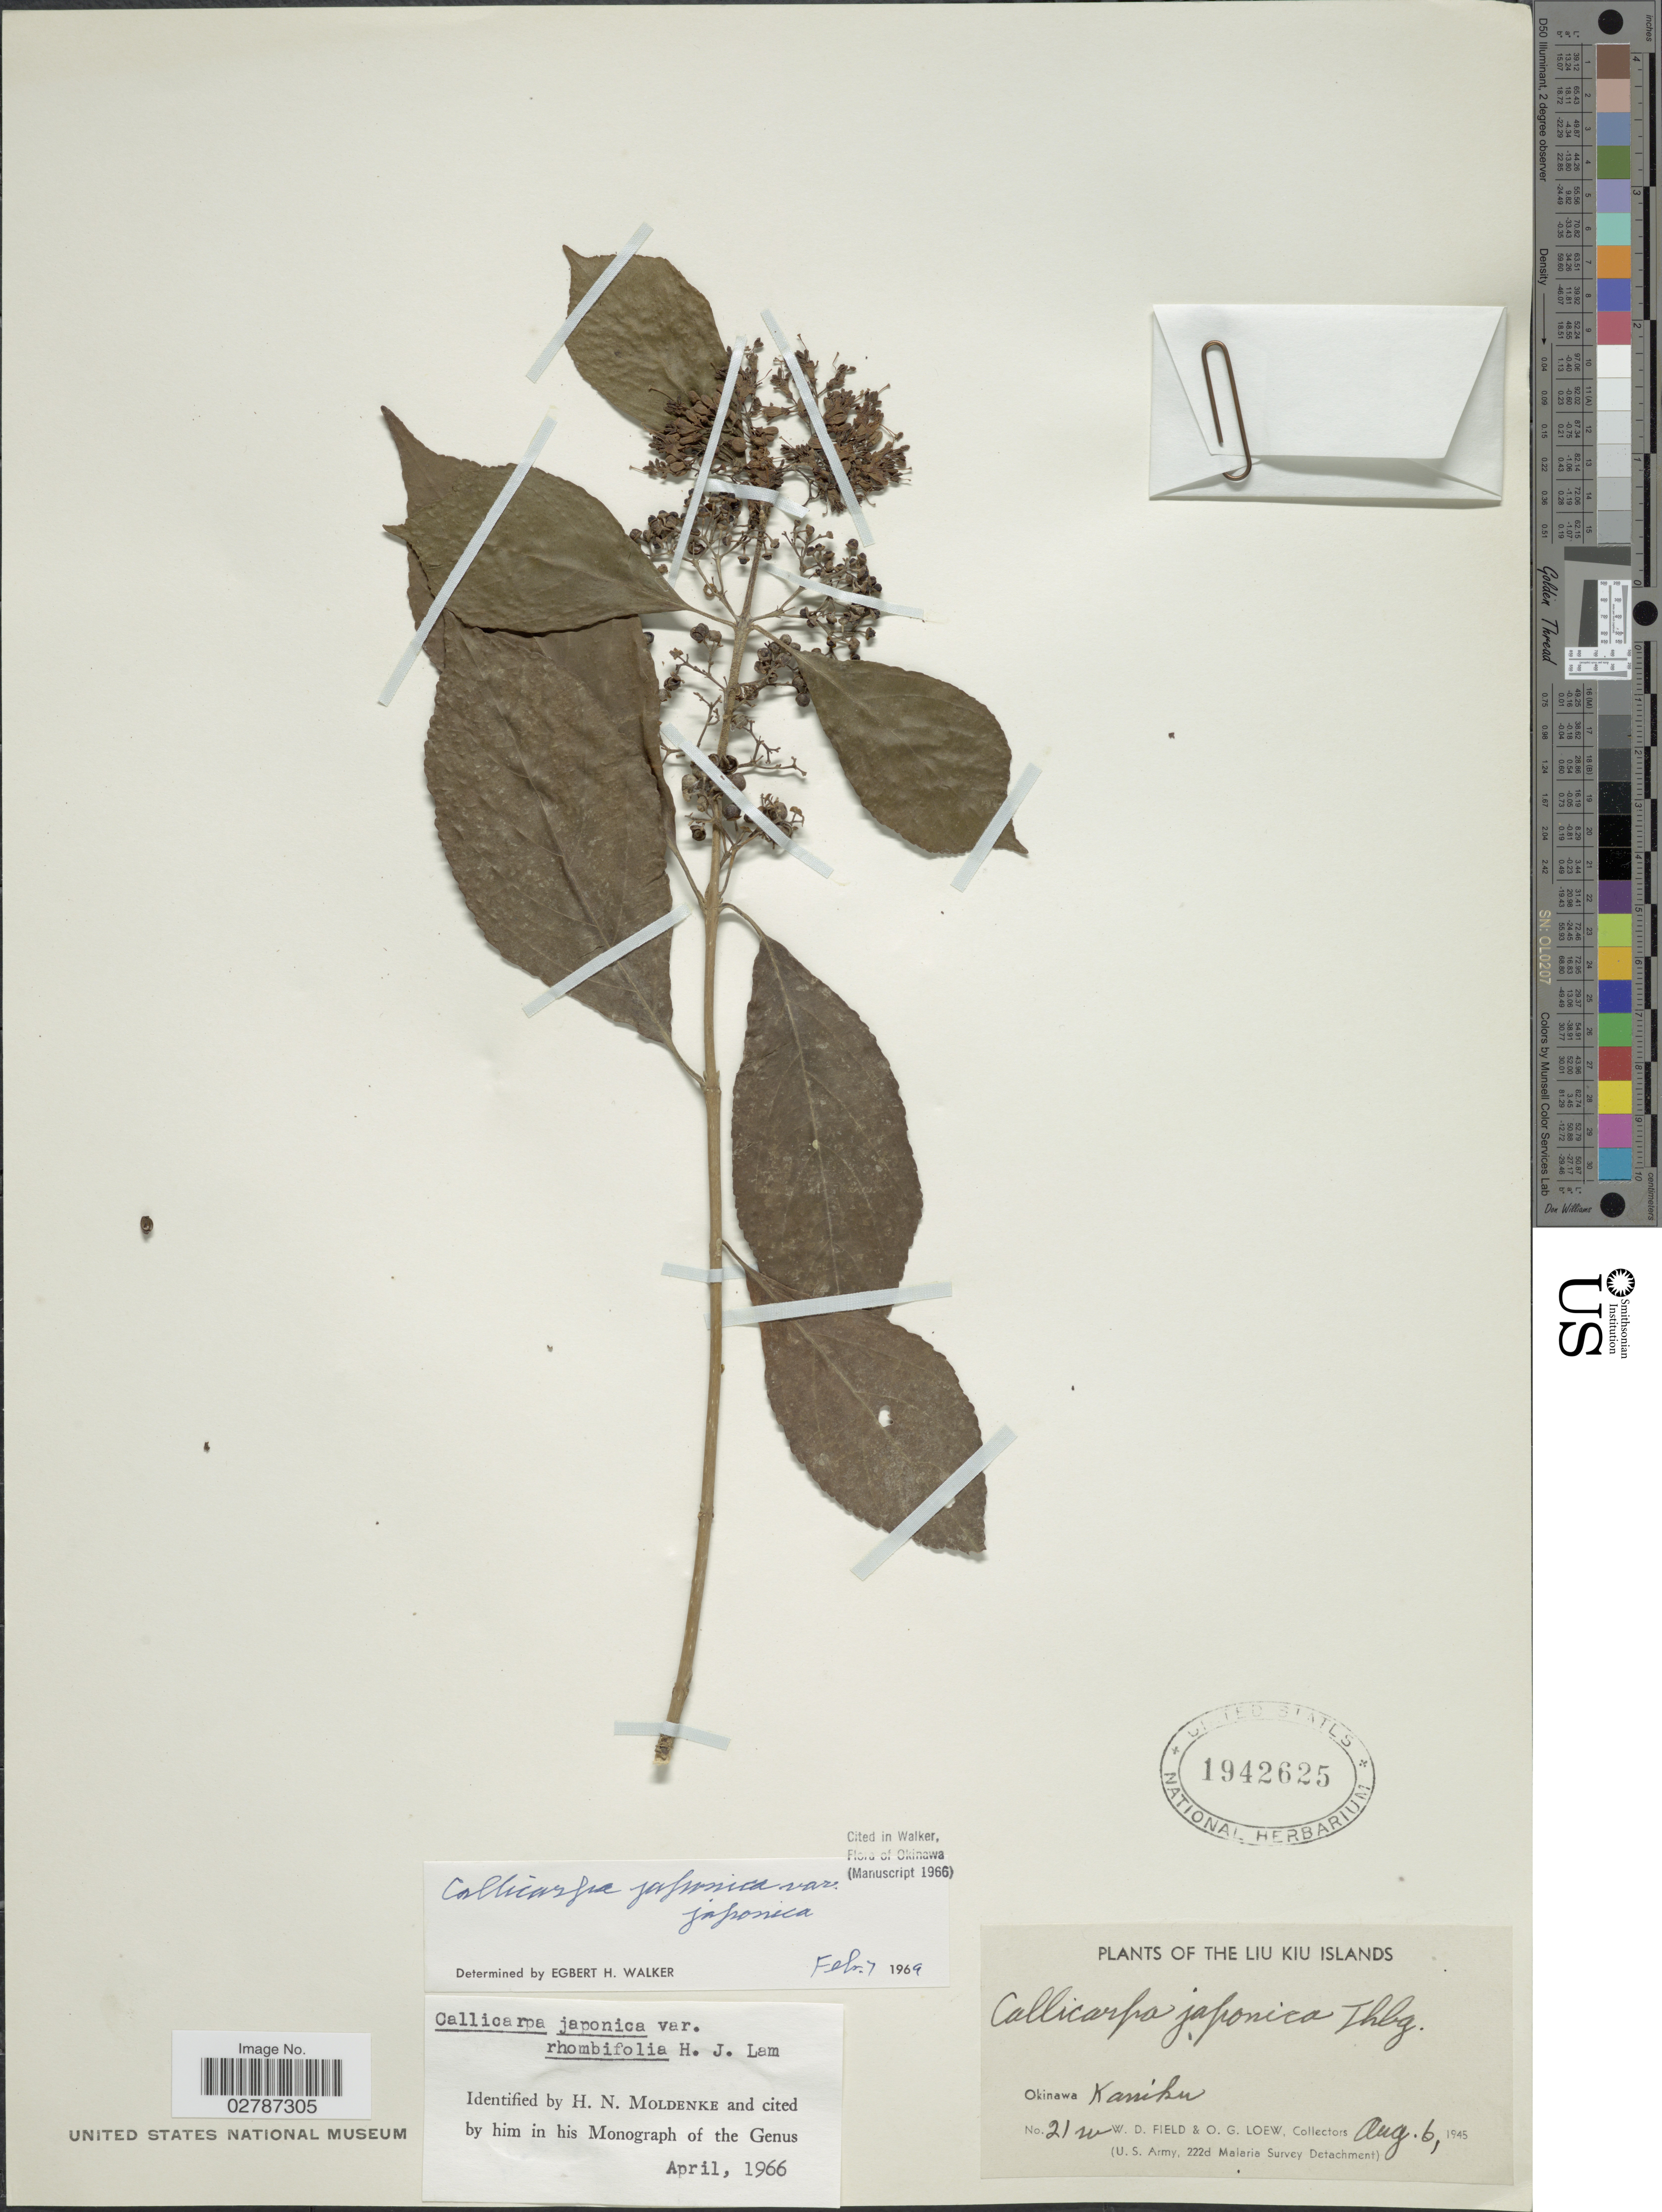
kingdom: Plantae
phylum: Tracheophyta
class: Magnoliopsida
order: Lamiales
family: Lamiaceae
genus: Callicarpa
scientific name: Callicarpa japonica var. japonica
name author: Thunb.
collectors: W. D. Field & O. G. Loew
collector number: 21w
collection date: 1945-08-06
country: Japan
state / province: Okinawa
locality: Liu Kiu Islands. Okinawa Kaniku.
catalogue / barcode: US 1942625